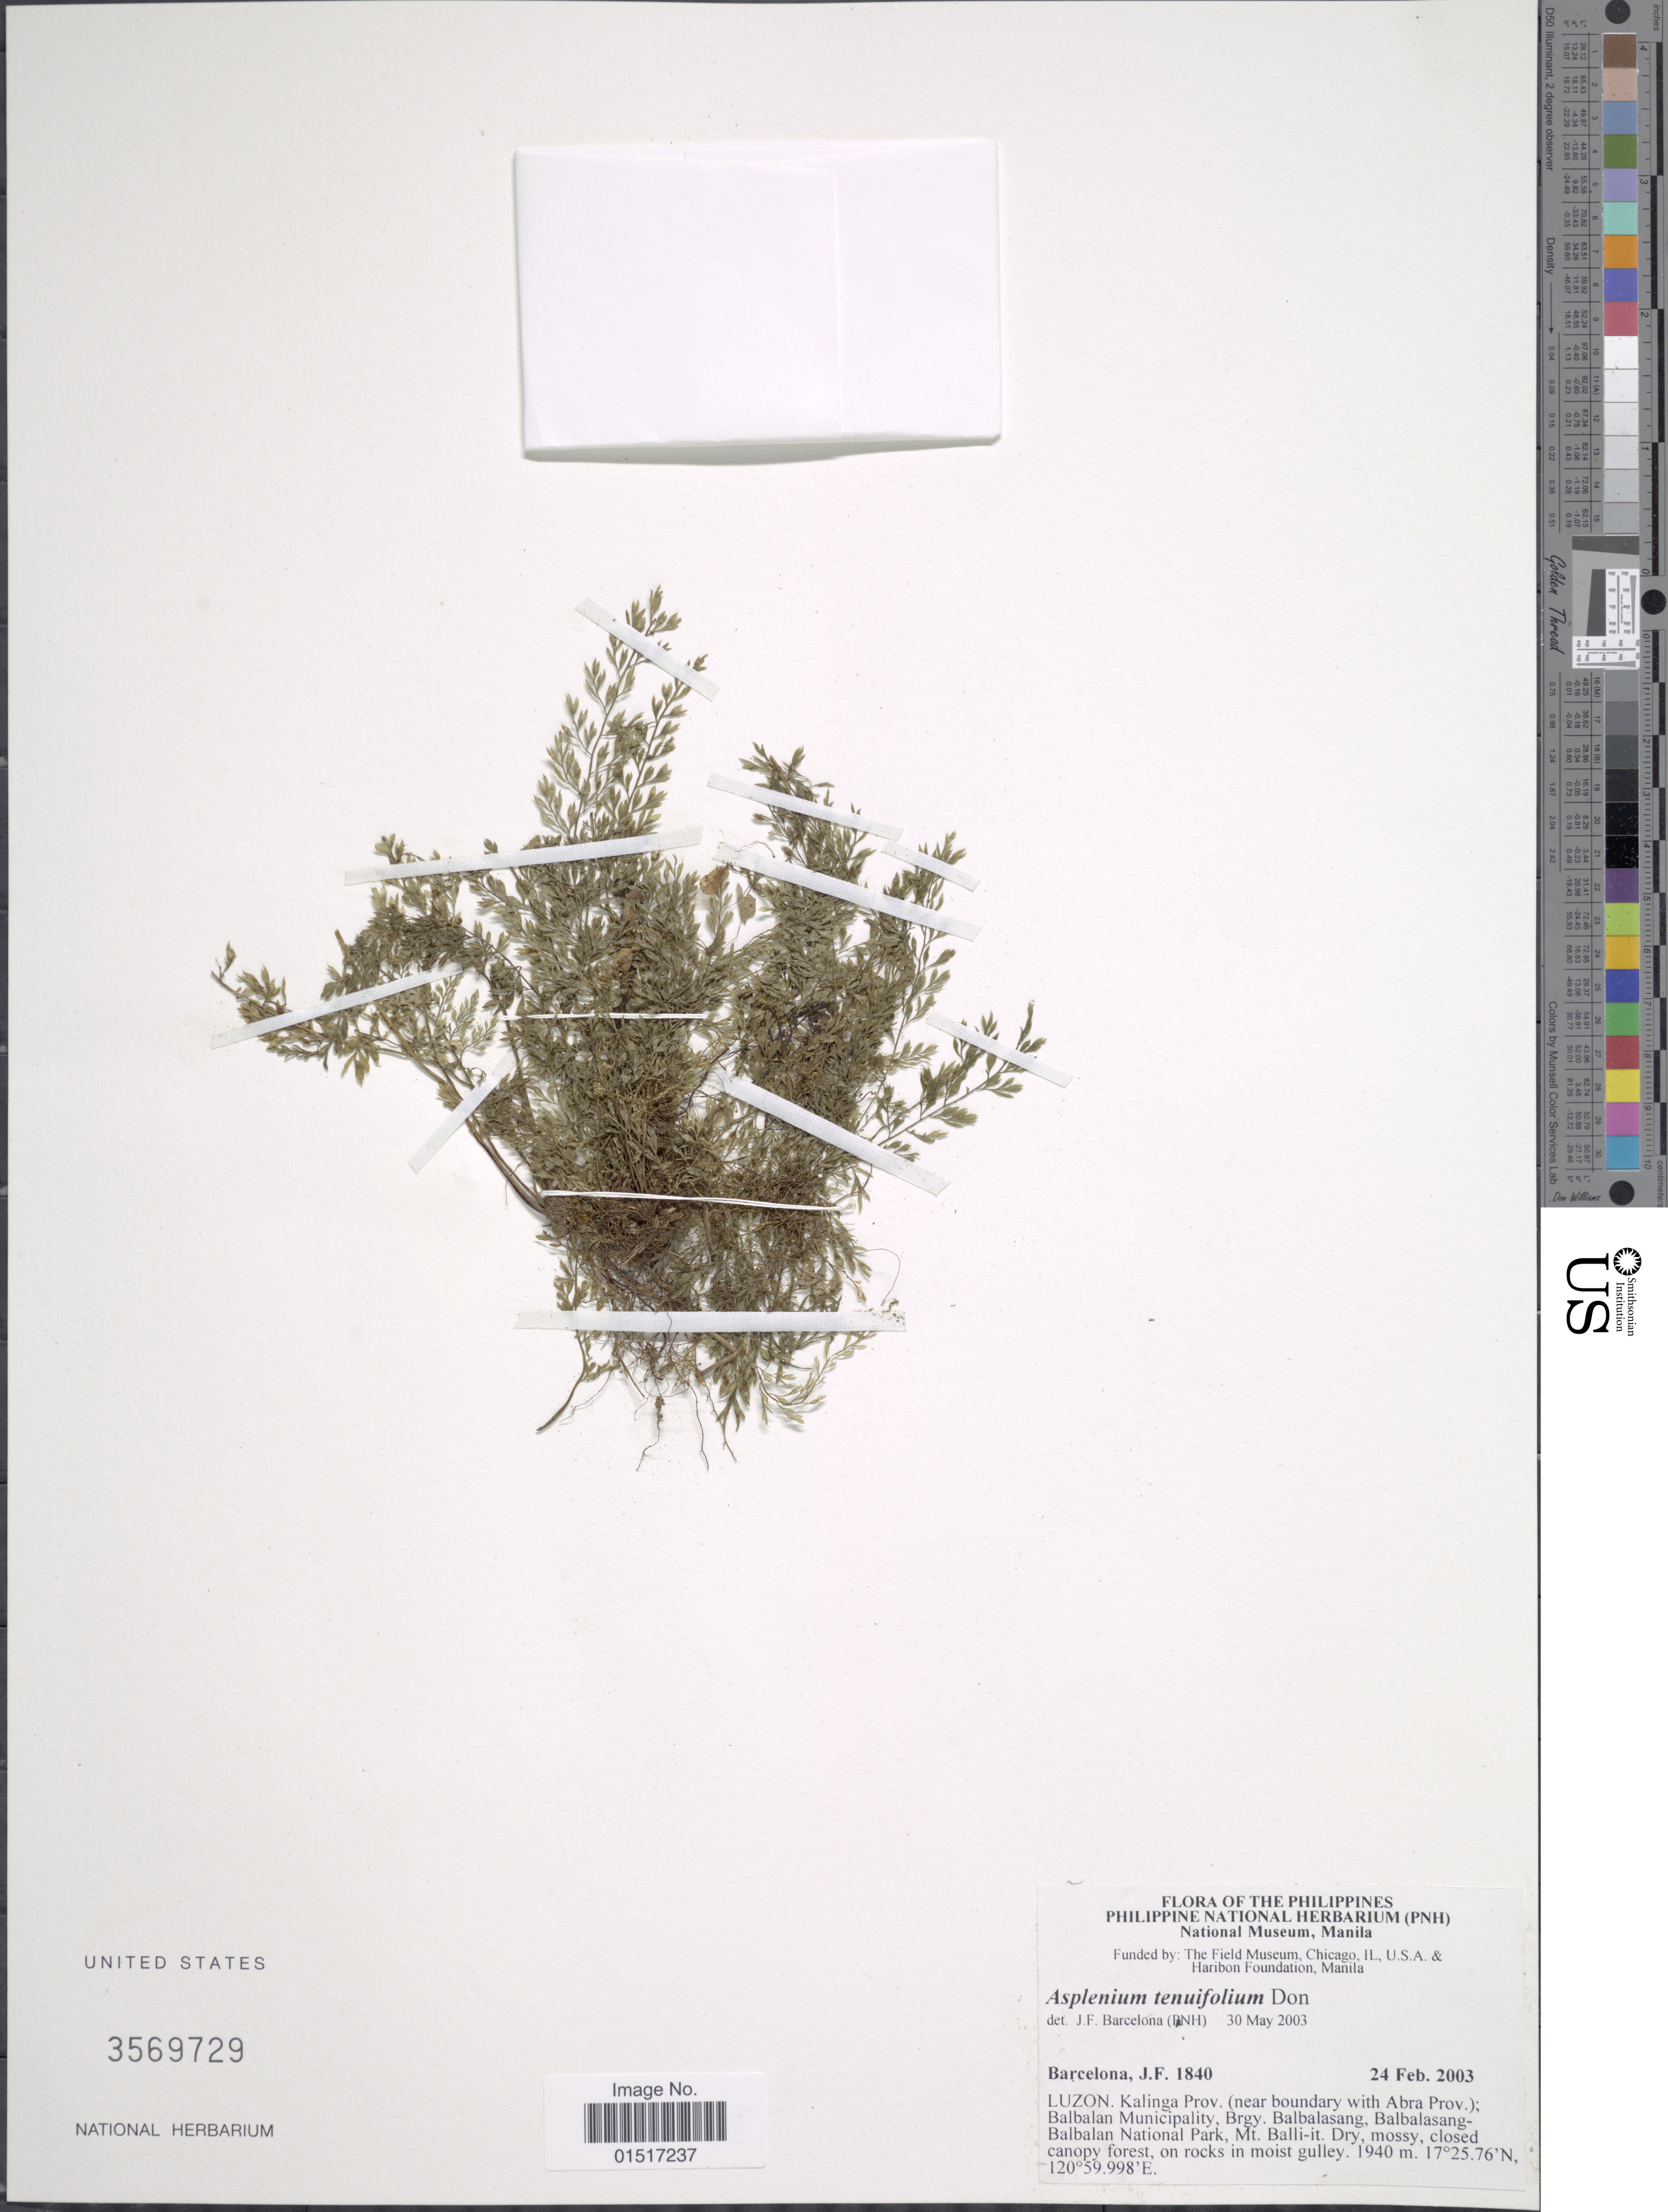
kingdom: Plantae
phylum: Tracheophyta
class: Polypodiopsida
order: Polypodiales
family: Aspleniaceae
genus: Asplenium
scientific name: Asplenium tenuifolium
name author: D. Don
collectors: J. F. Barcelona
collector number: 1840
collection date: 2003-02-24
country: Philippines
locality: Luzon. Kalinga Prov. (near boundary with Abra Prov.); Balbalan Municipality, Brgy. Balbalasang, Balbalasang-Balbalan National Park, Mt. Balli-it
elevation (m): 1940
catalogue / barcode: US 3569729